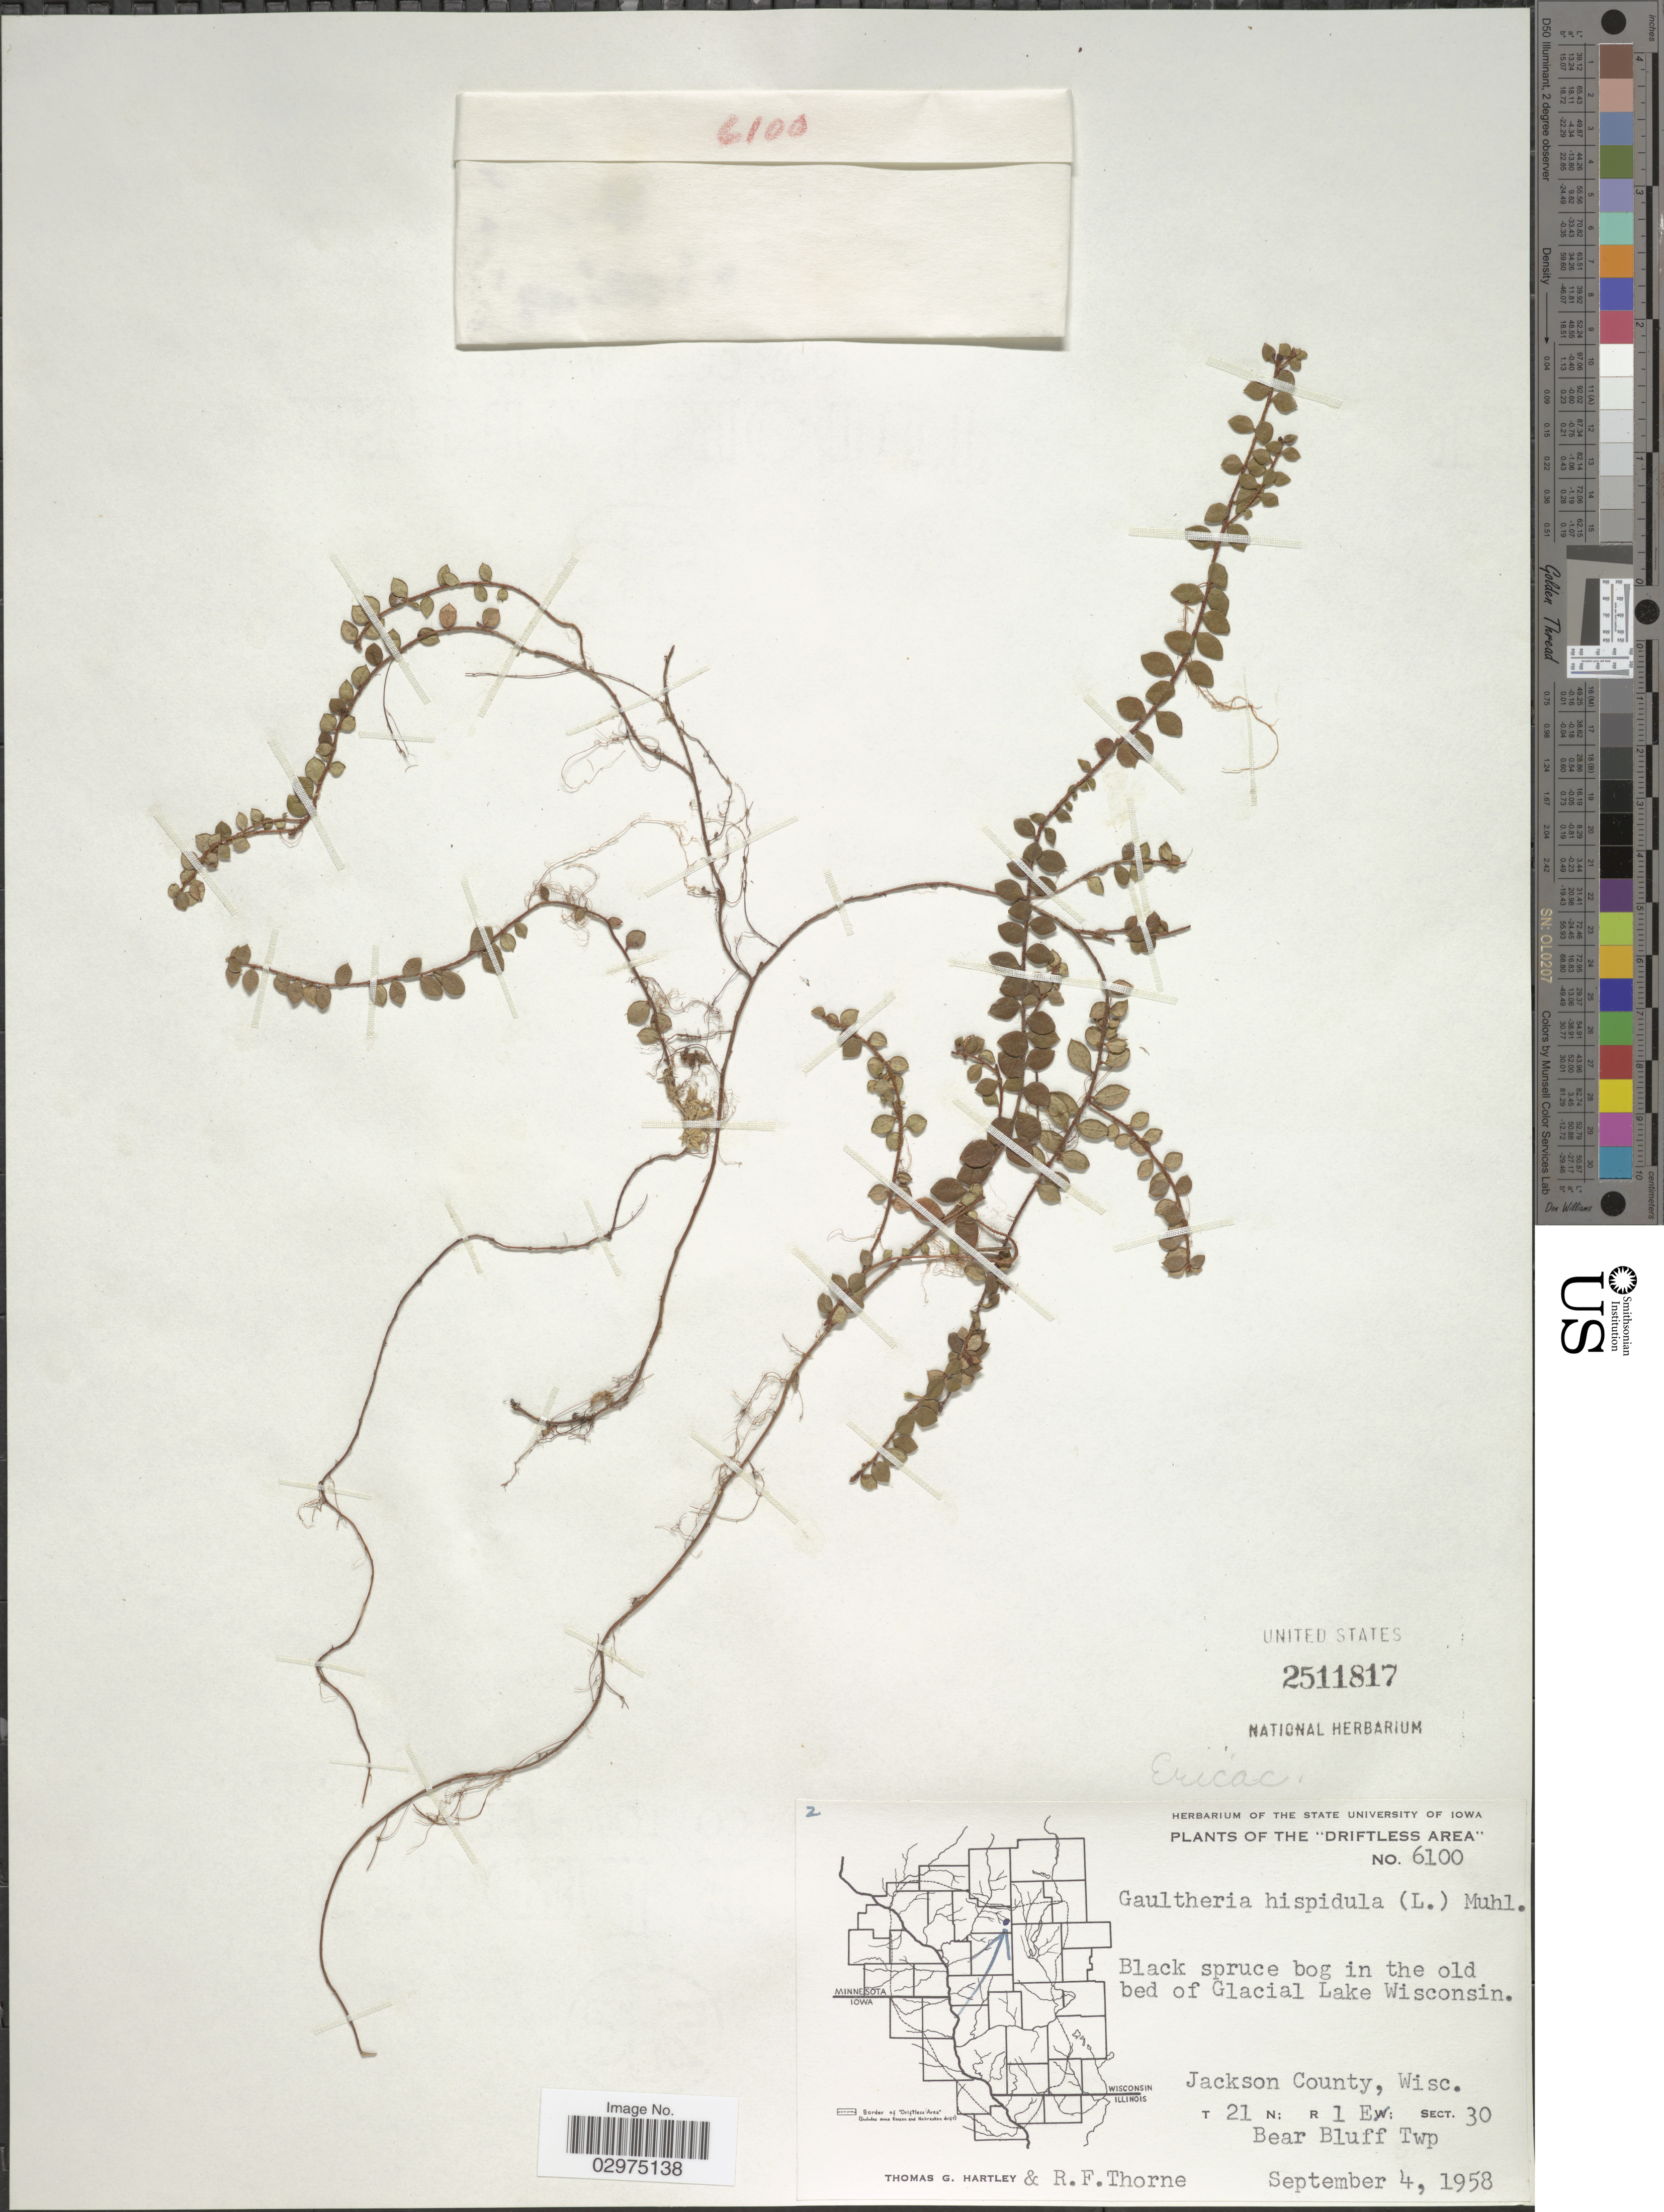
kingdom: Plantae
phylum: Tracheophyta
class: Magnoliopsida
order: Ericales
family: Ericaceae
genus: Gaultheria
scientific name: Gaultheria hispidula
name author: (L.) Muhl. ex Bigelow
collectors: T. G. Hartley & R. Thorne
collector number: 6100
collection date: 1958-09-04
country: United States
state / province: Wisconsin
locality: Driftless Area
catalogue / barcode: US 2511817